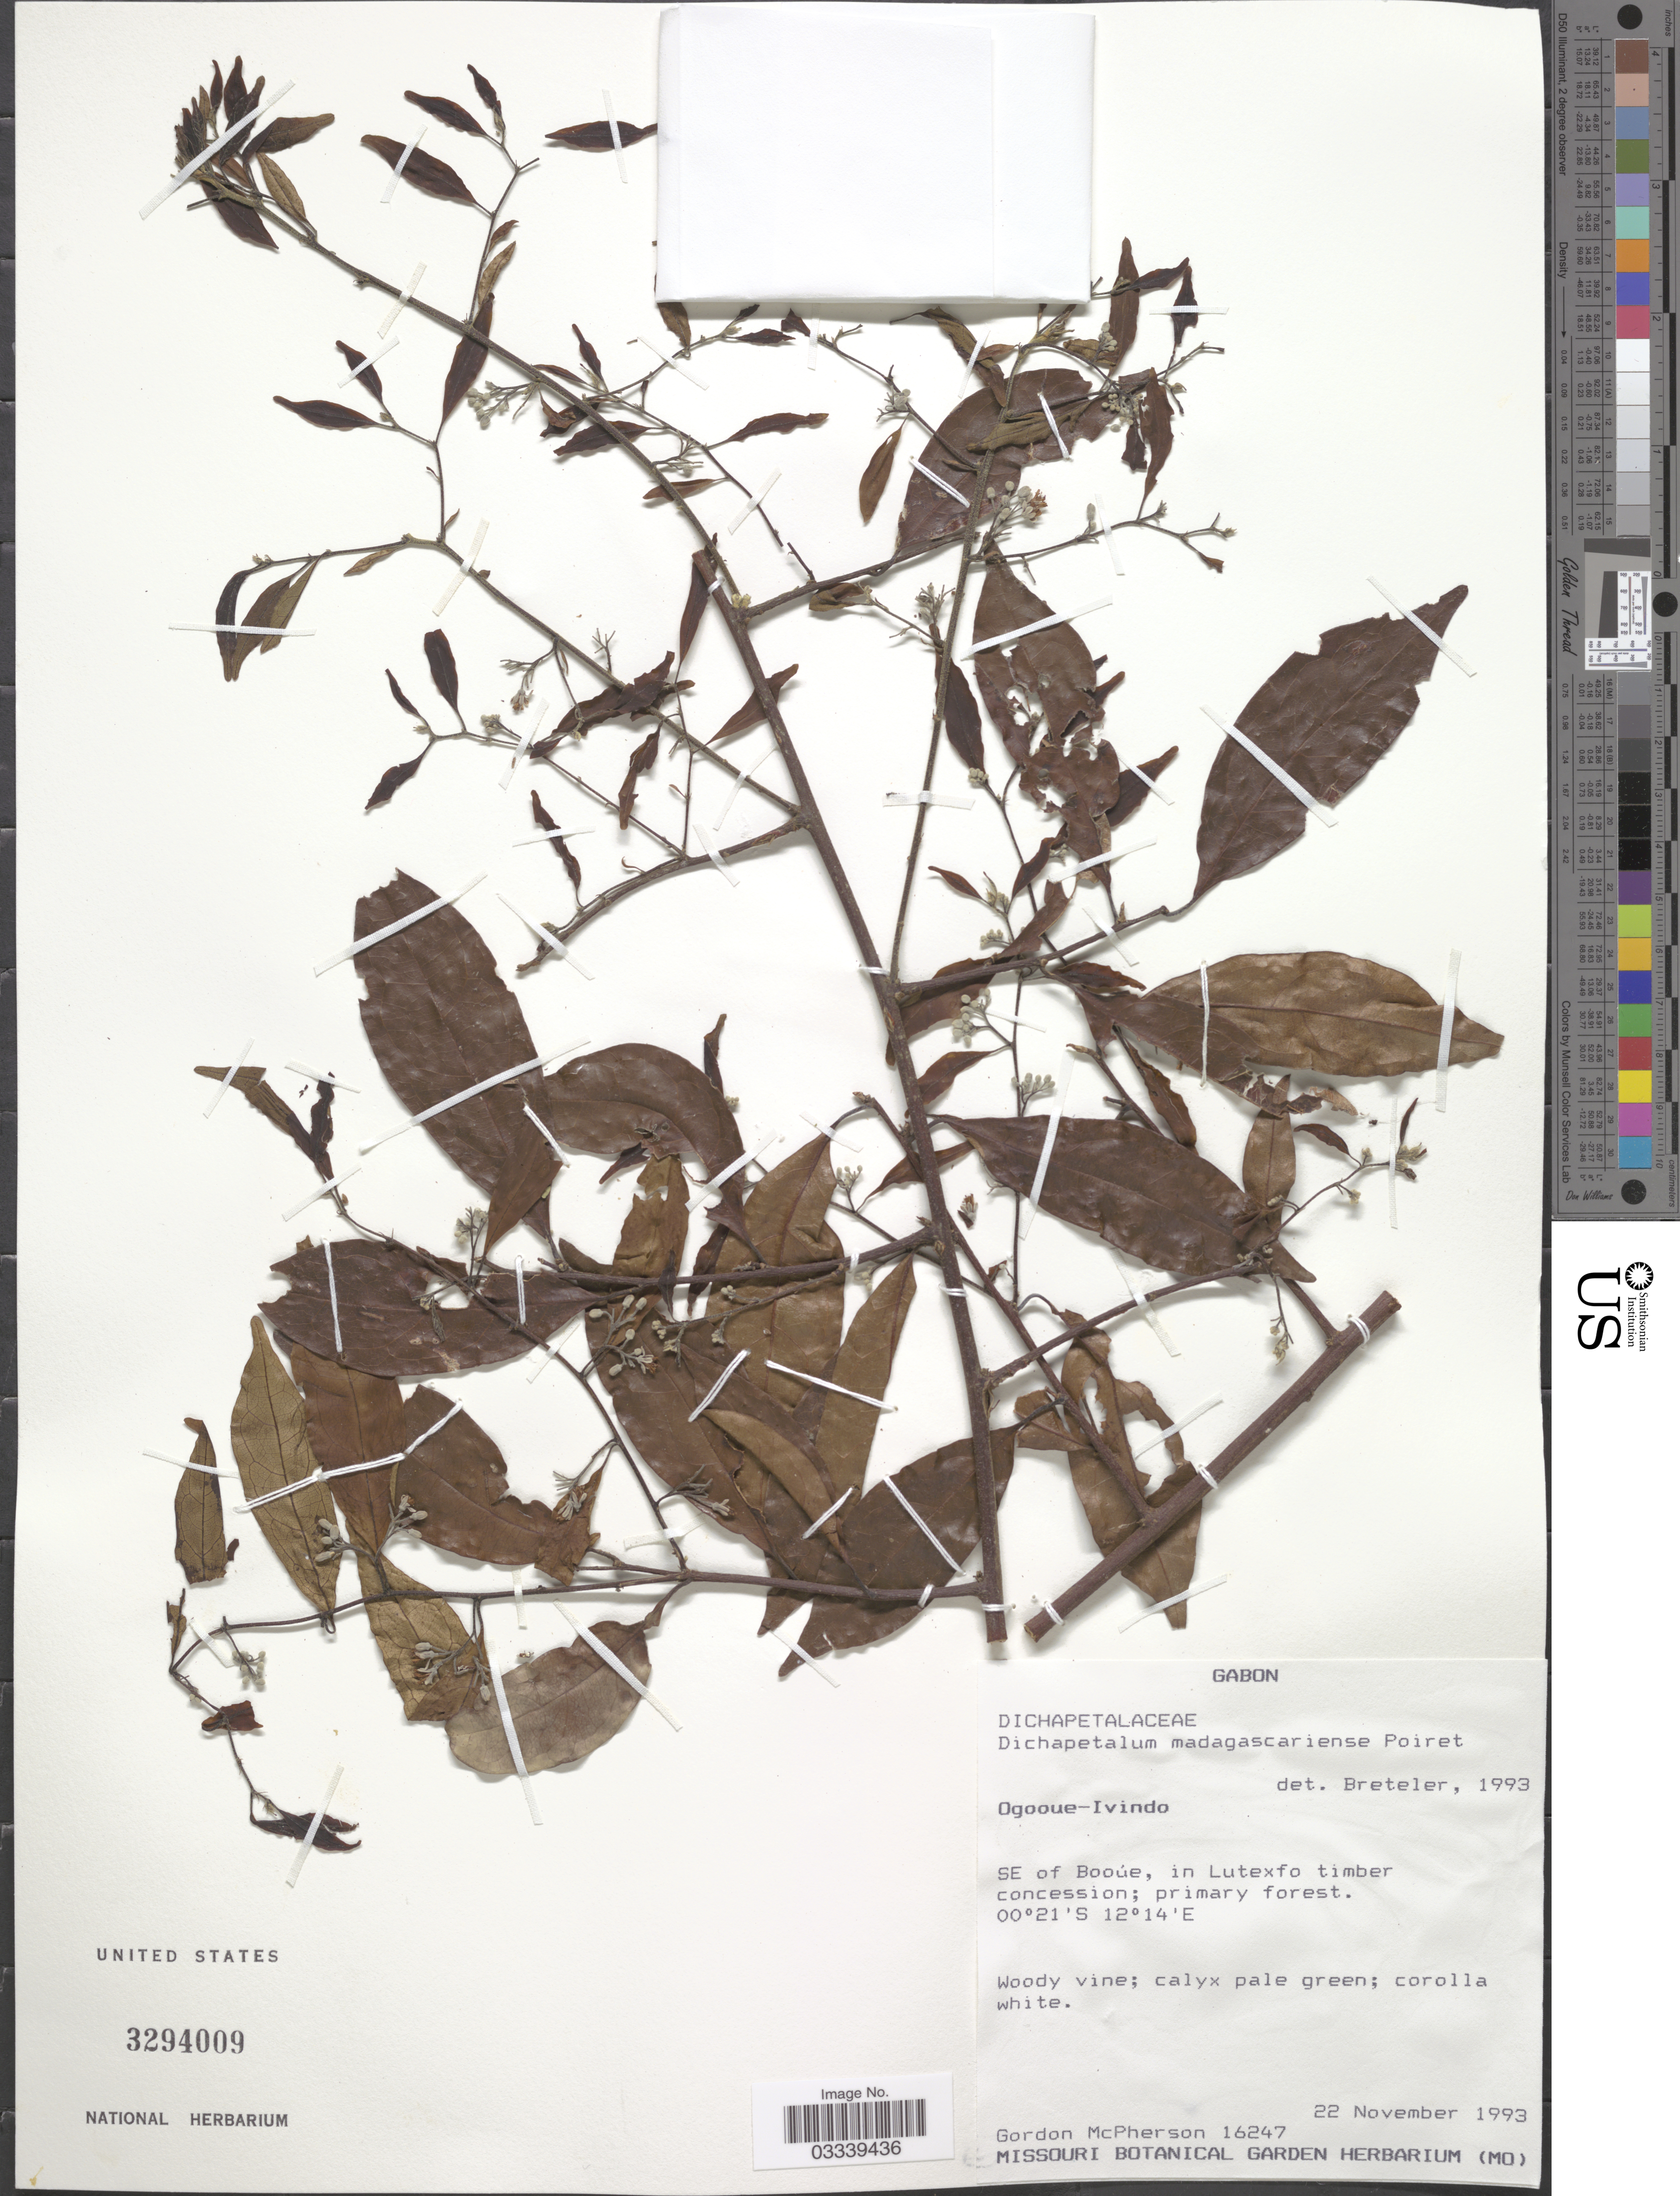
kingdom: Plantae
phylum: Tracheophyta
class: Magnoliopsida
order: Malpighiales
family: Dichapetalaceae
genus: Dichapetalum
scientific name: Dichapetalum madagascariense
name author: Poir.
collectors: G. D. McPherson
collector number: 16247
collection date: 1993-11-22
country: Gabon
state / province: Ogooue-Ivindo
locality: SE of Booúe, in Lutexfo timber concession.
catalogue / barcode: US 3294009